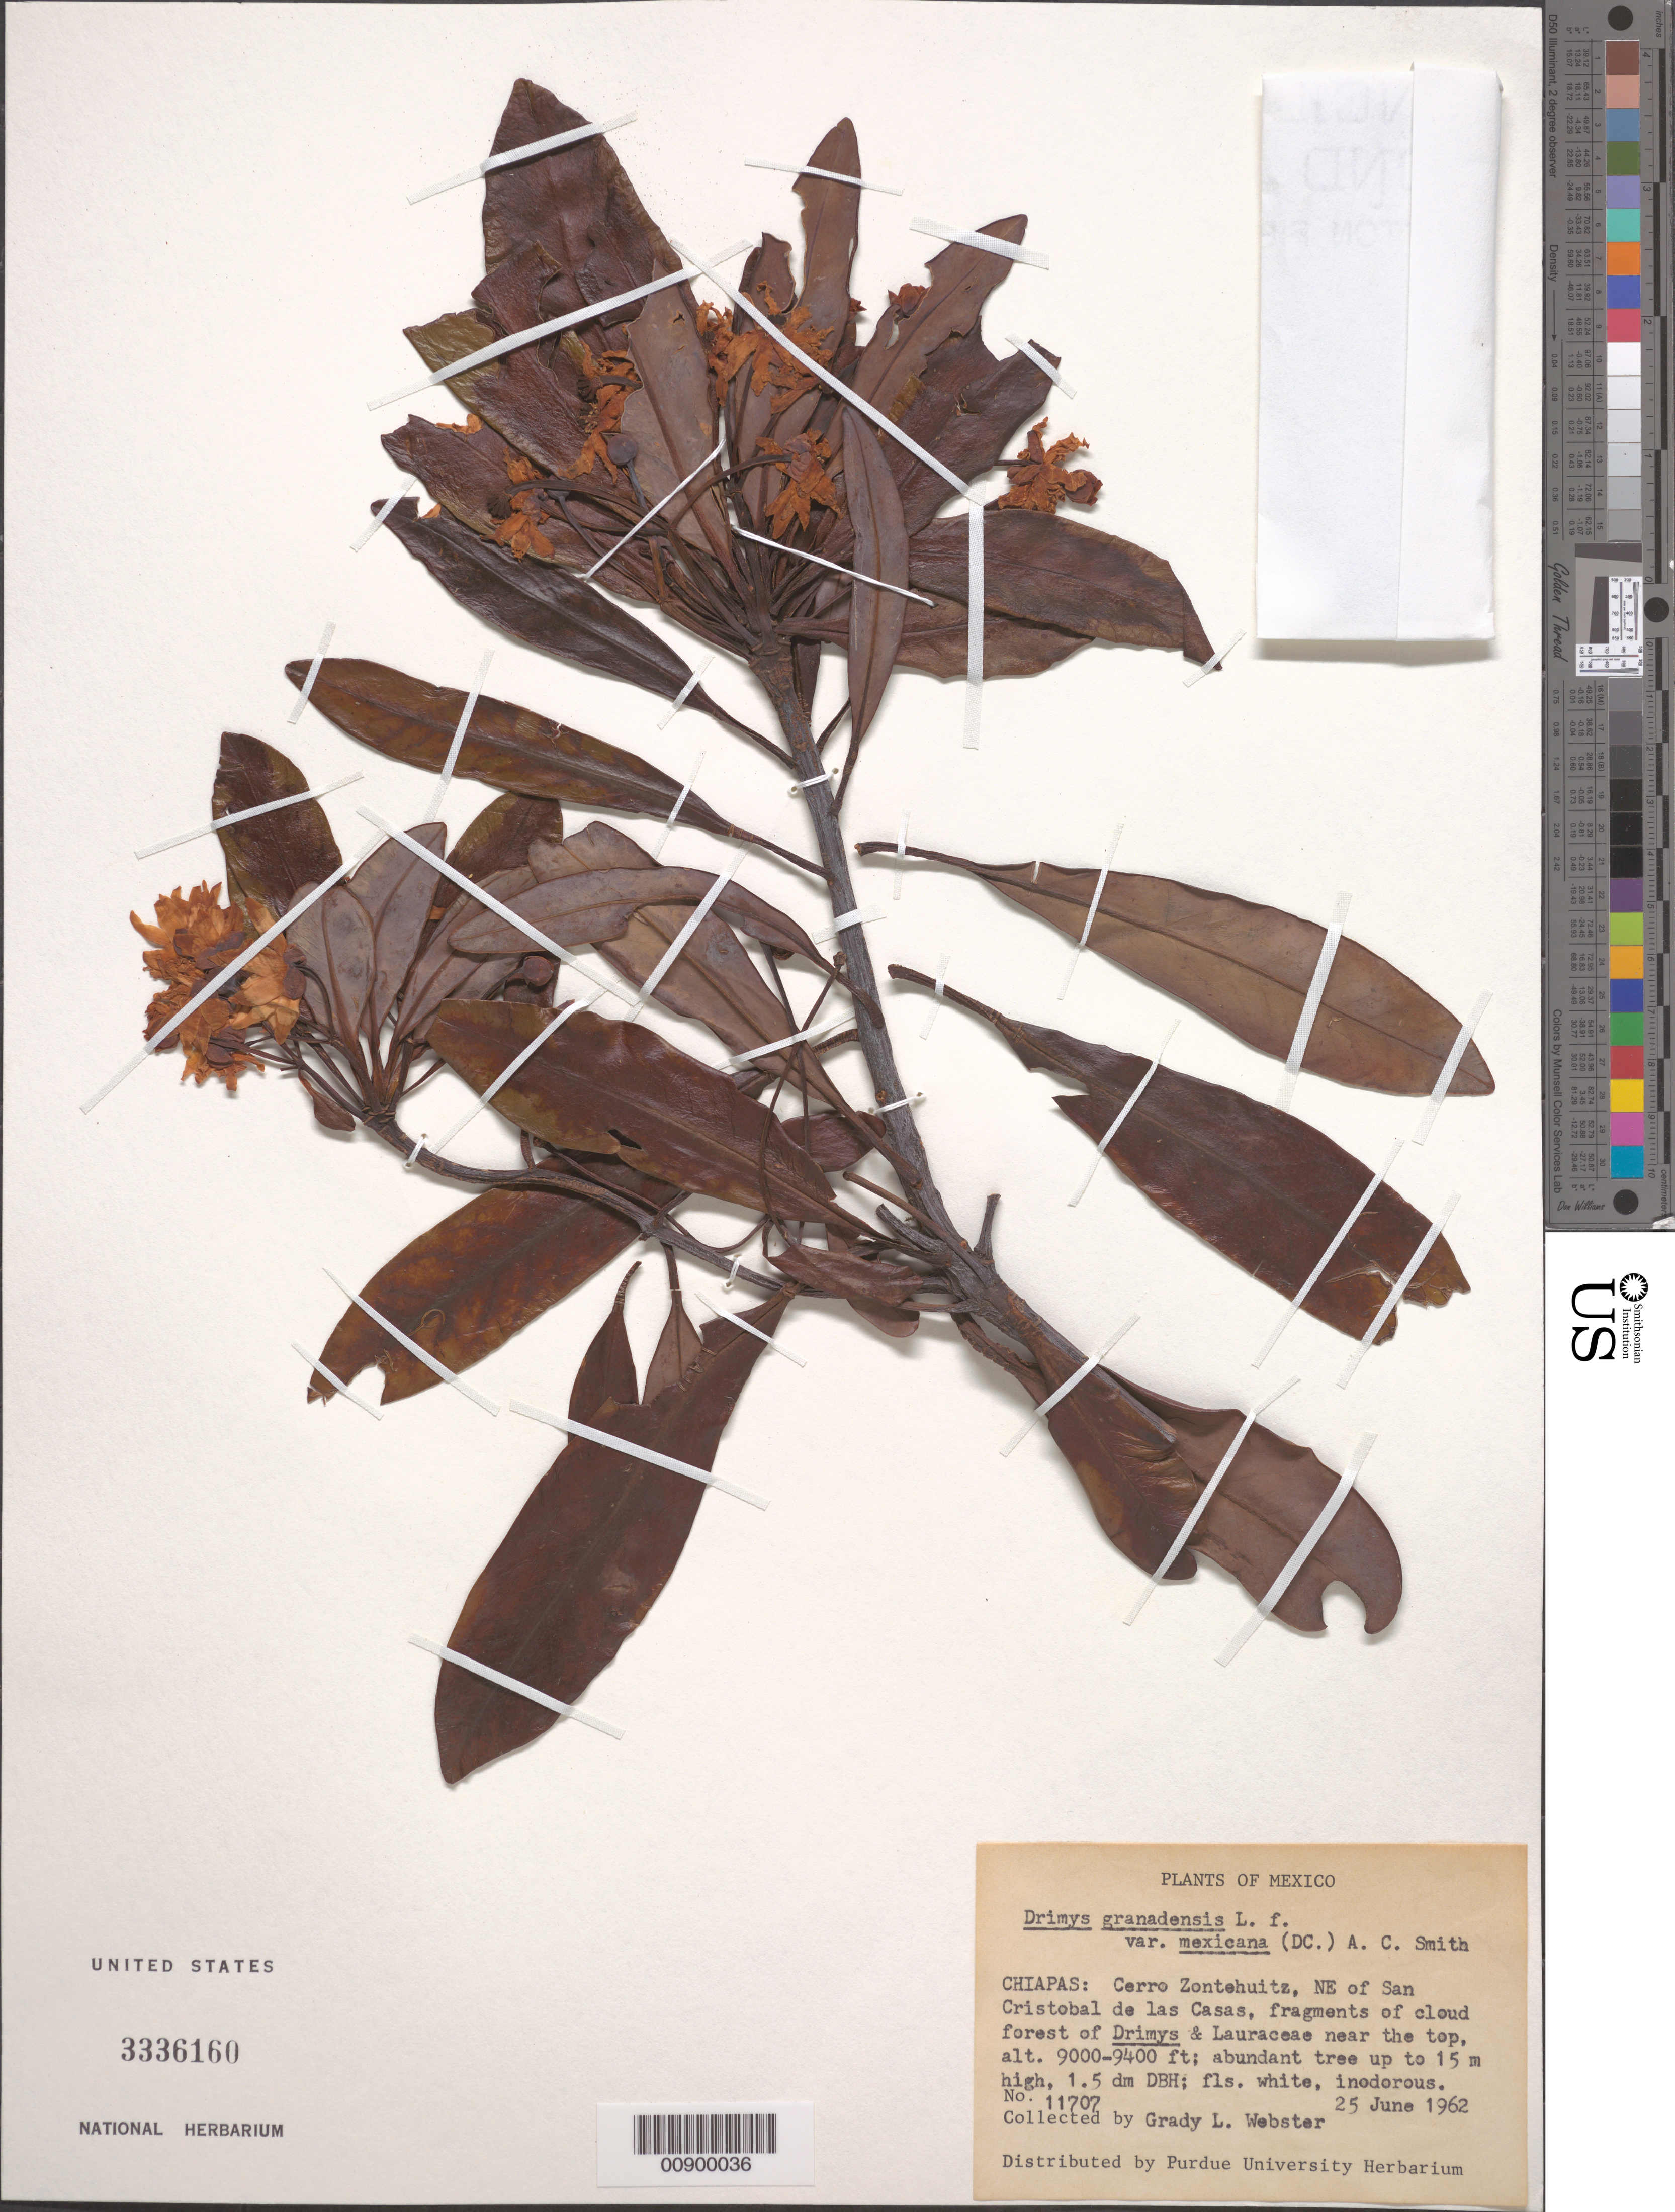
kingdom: Plantae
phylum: Tracheophyta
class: Magnoliopsida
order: Canellales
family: Winteraceae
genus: Drimys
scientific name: Drimys granadensis var. mexicana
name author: L. f.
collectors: G. L. Webster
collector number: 11707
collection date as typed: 25 Jun 1962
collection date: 1962-06-25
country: Mexico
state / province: Chiapas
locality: Cerro Zontehuitz, NE of San Cristóbal de las casas, near the top.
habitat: Fragments of cloud forest of Drimys & Lauraceae, near top of cerro.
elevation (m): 2743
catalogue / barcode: US 3336160